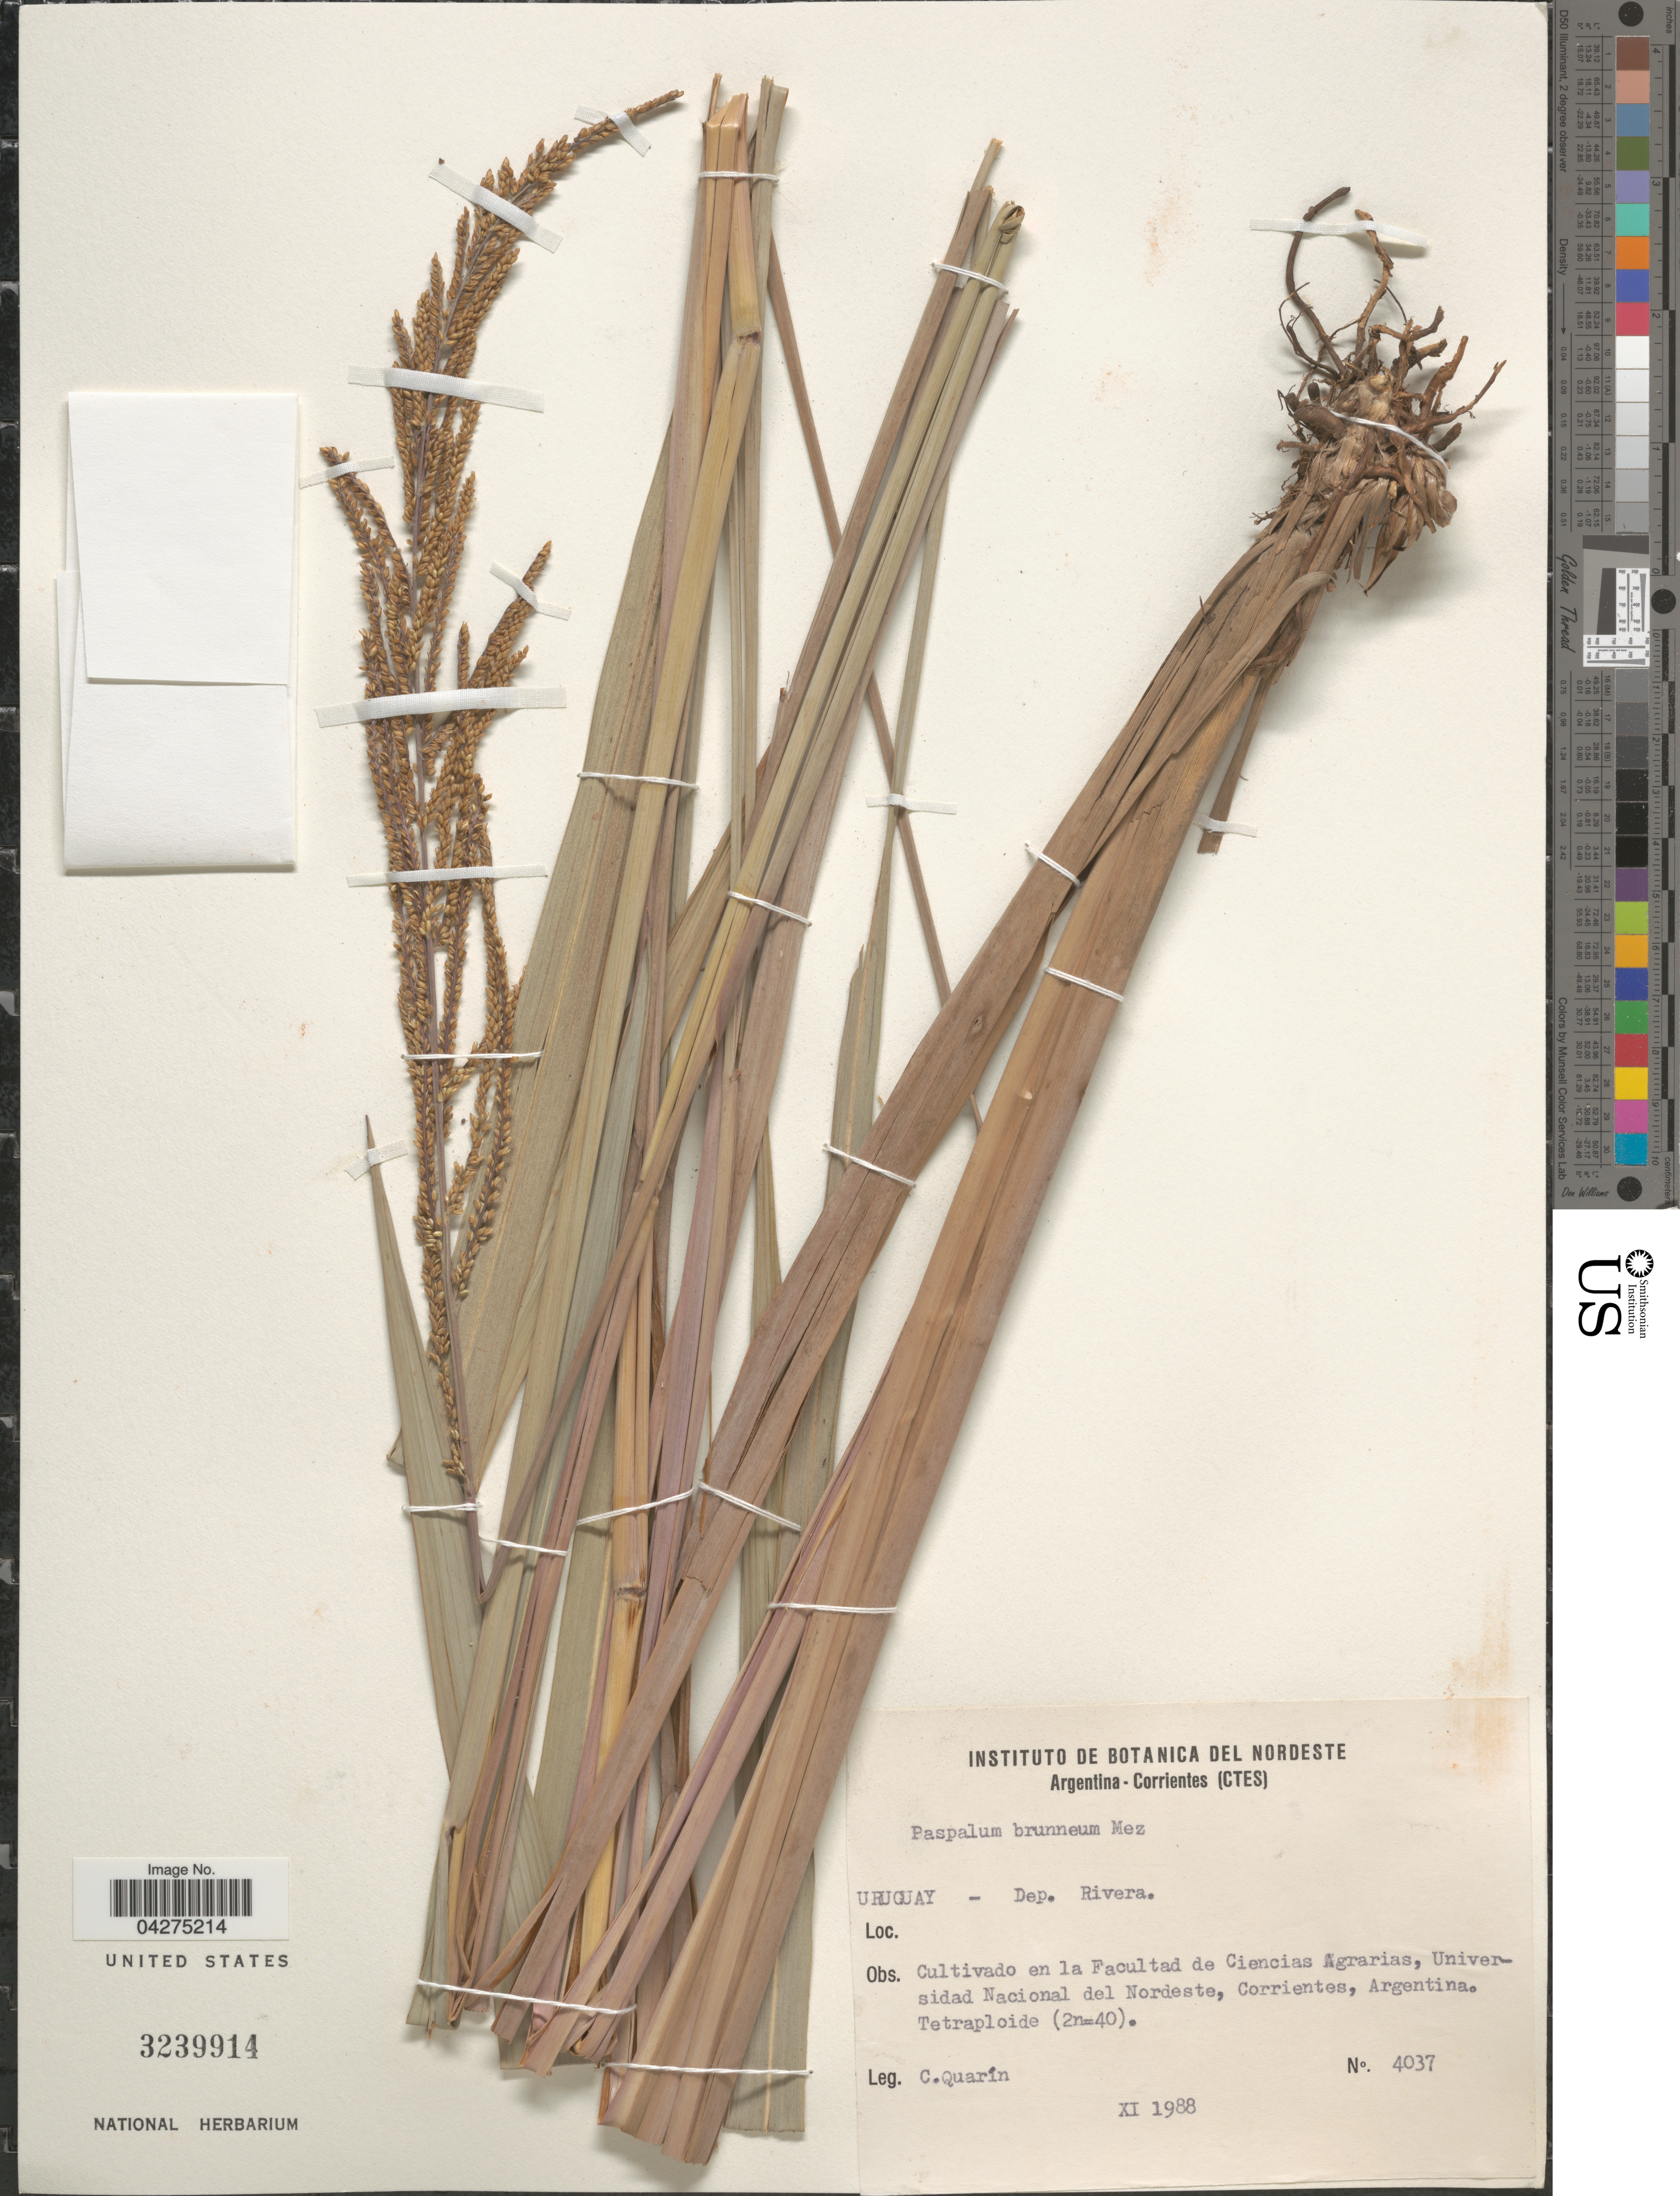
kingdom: Plantae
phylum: Tracheophyta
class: Liliopsida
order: Poales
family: Poaceae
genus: Paspalum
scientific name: Paspalum quarinii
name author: Morrone & Zuloaga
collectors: C. Quarin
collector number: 4037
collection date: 1988-11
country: Argentina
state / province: Corrientes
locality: En la Facultad de Ciencias Agrarias, Universidad Nacional del Nordeste, Corrientes.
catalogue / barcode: US 3239914